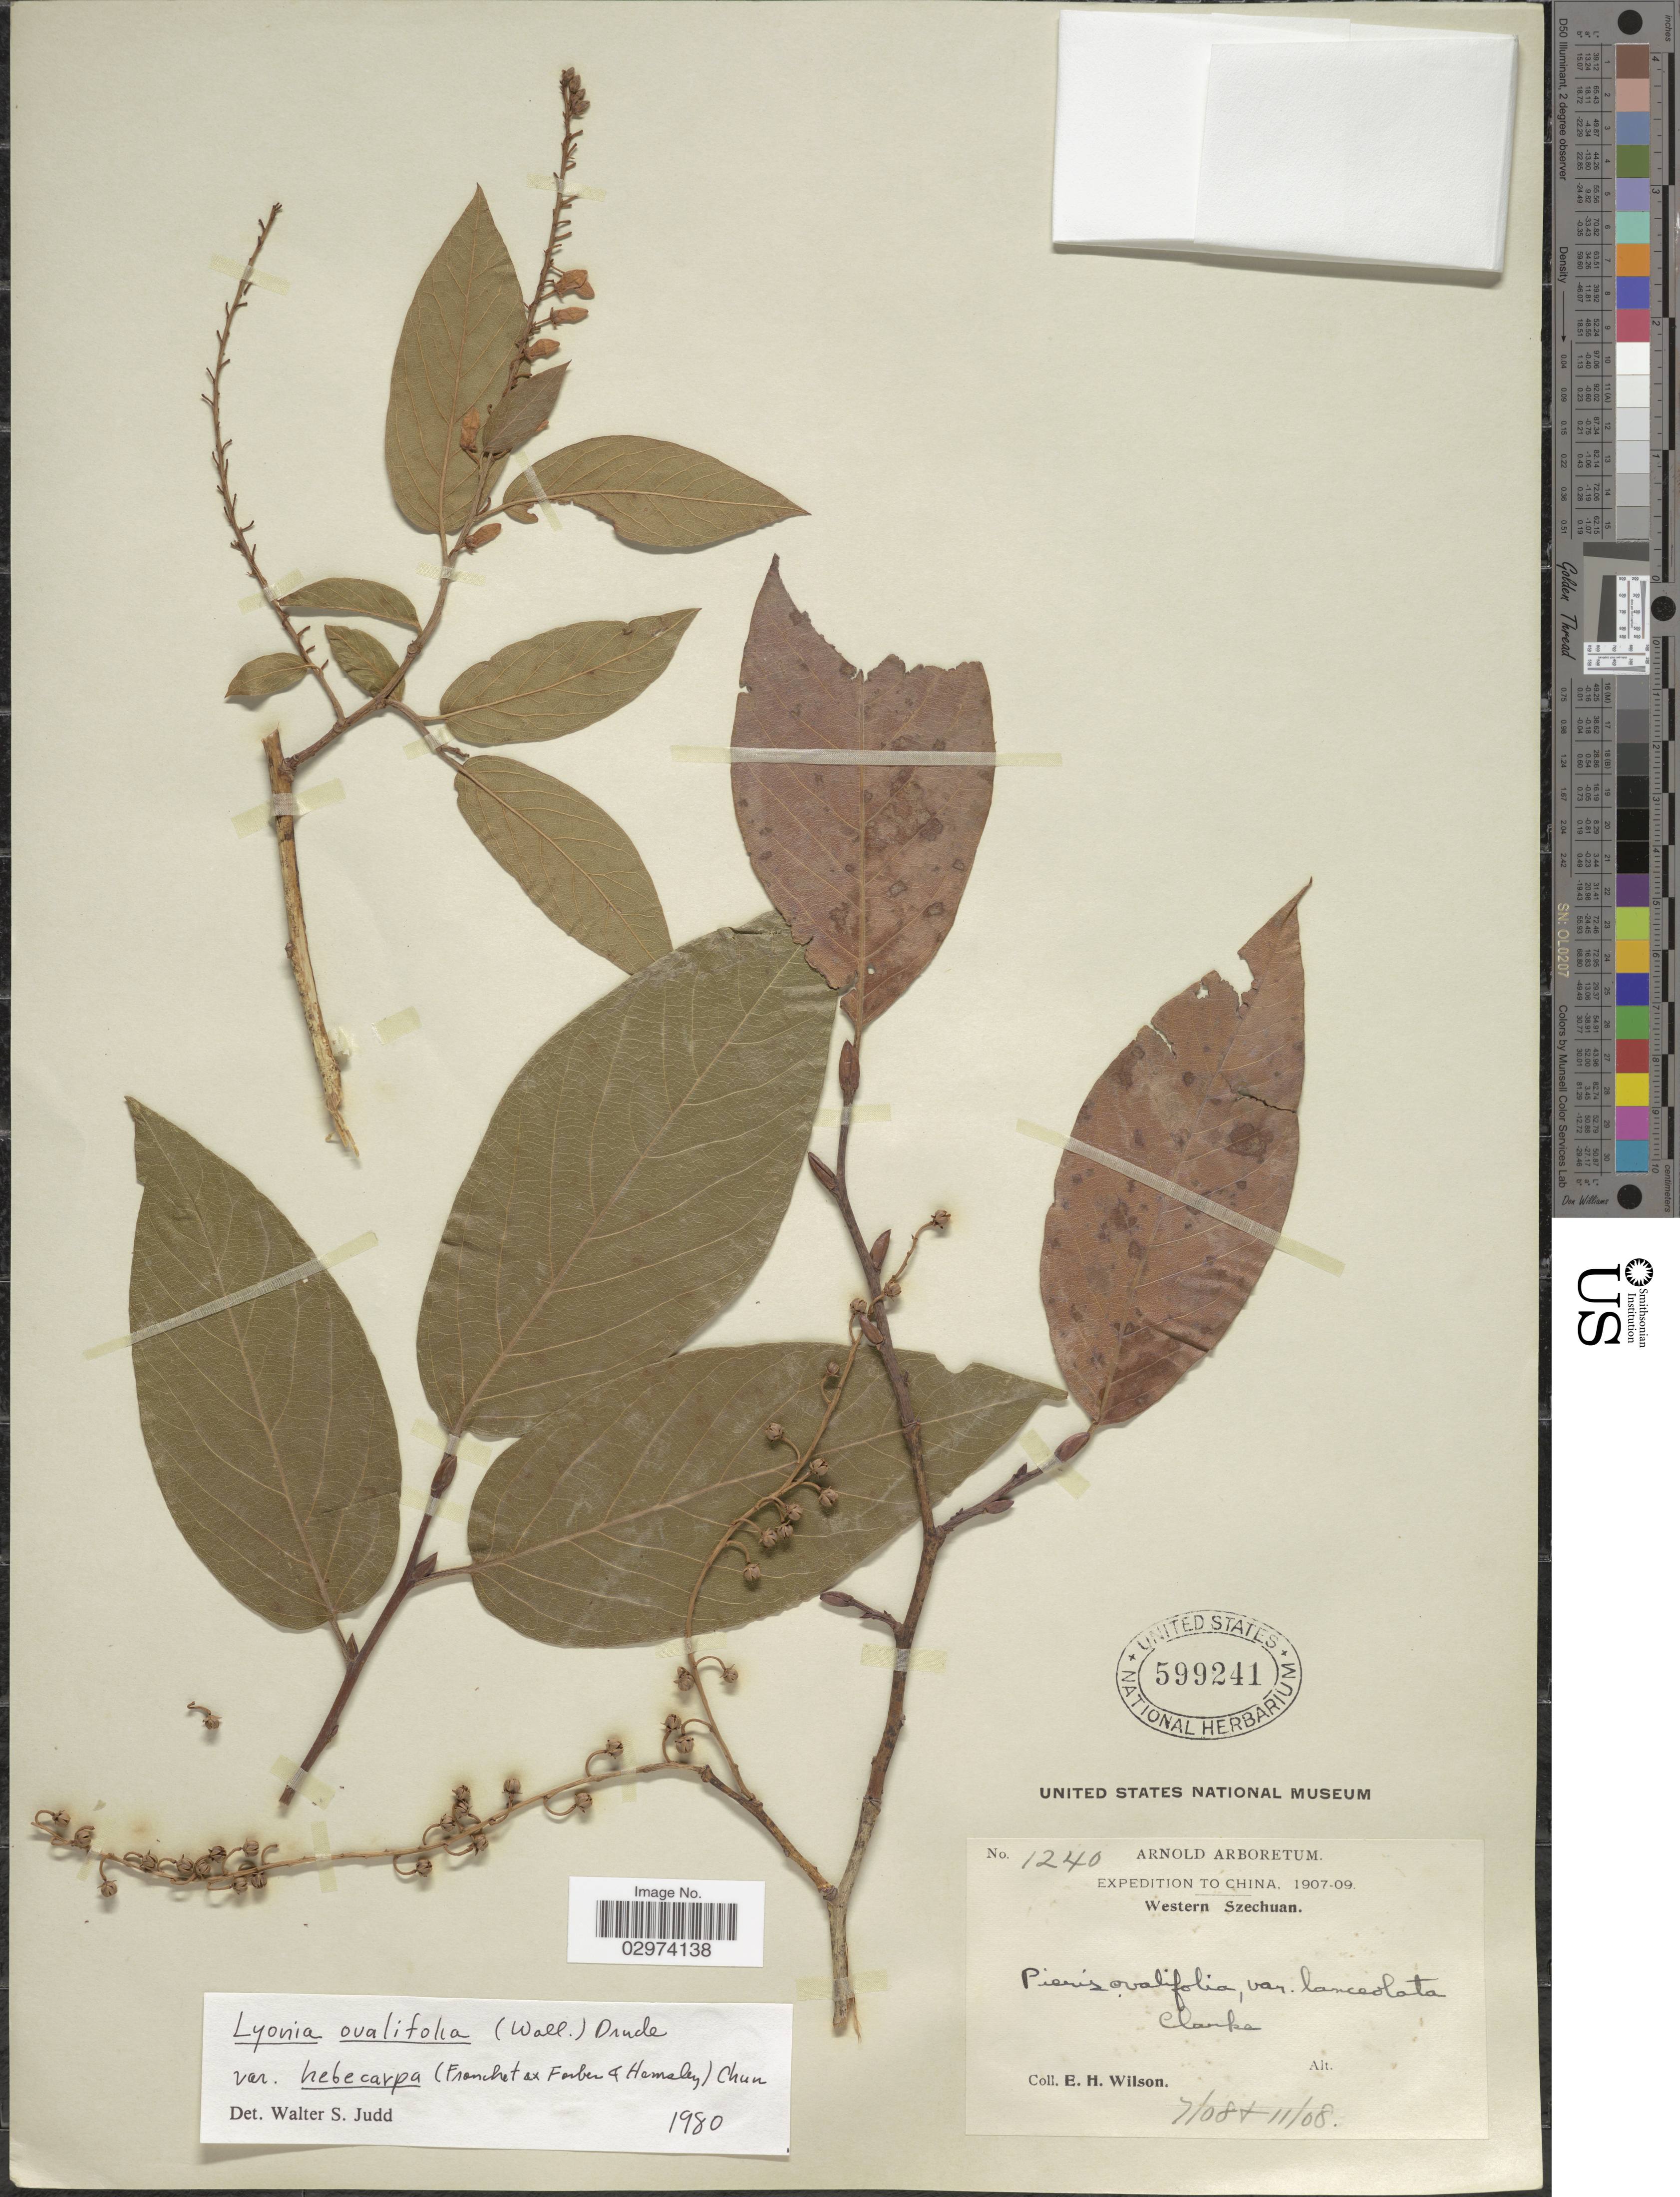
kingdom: Plantae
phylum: Tracheophyta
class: Magnoliopsida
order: Ericales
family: Ericaceae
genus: Lyonia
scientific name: Lyonia ovalifolia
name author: (Wall.) Drude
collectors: E. Wilson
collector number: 1240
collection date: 1908-07/1908-11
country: China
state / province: Sichuan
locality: Western Szechuan. Clarka.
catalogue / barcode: US 599241